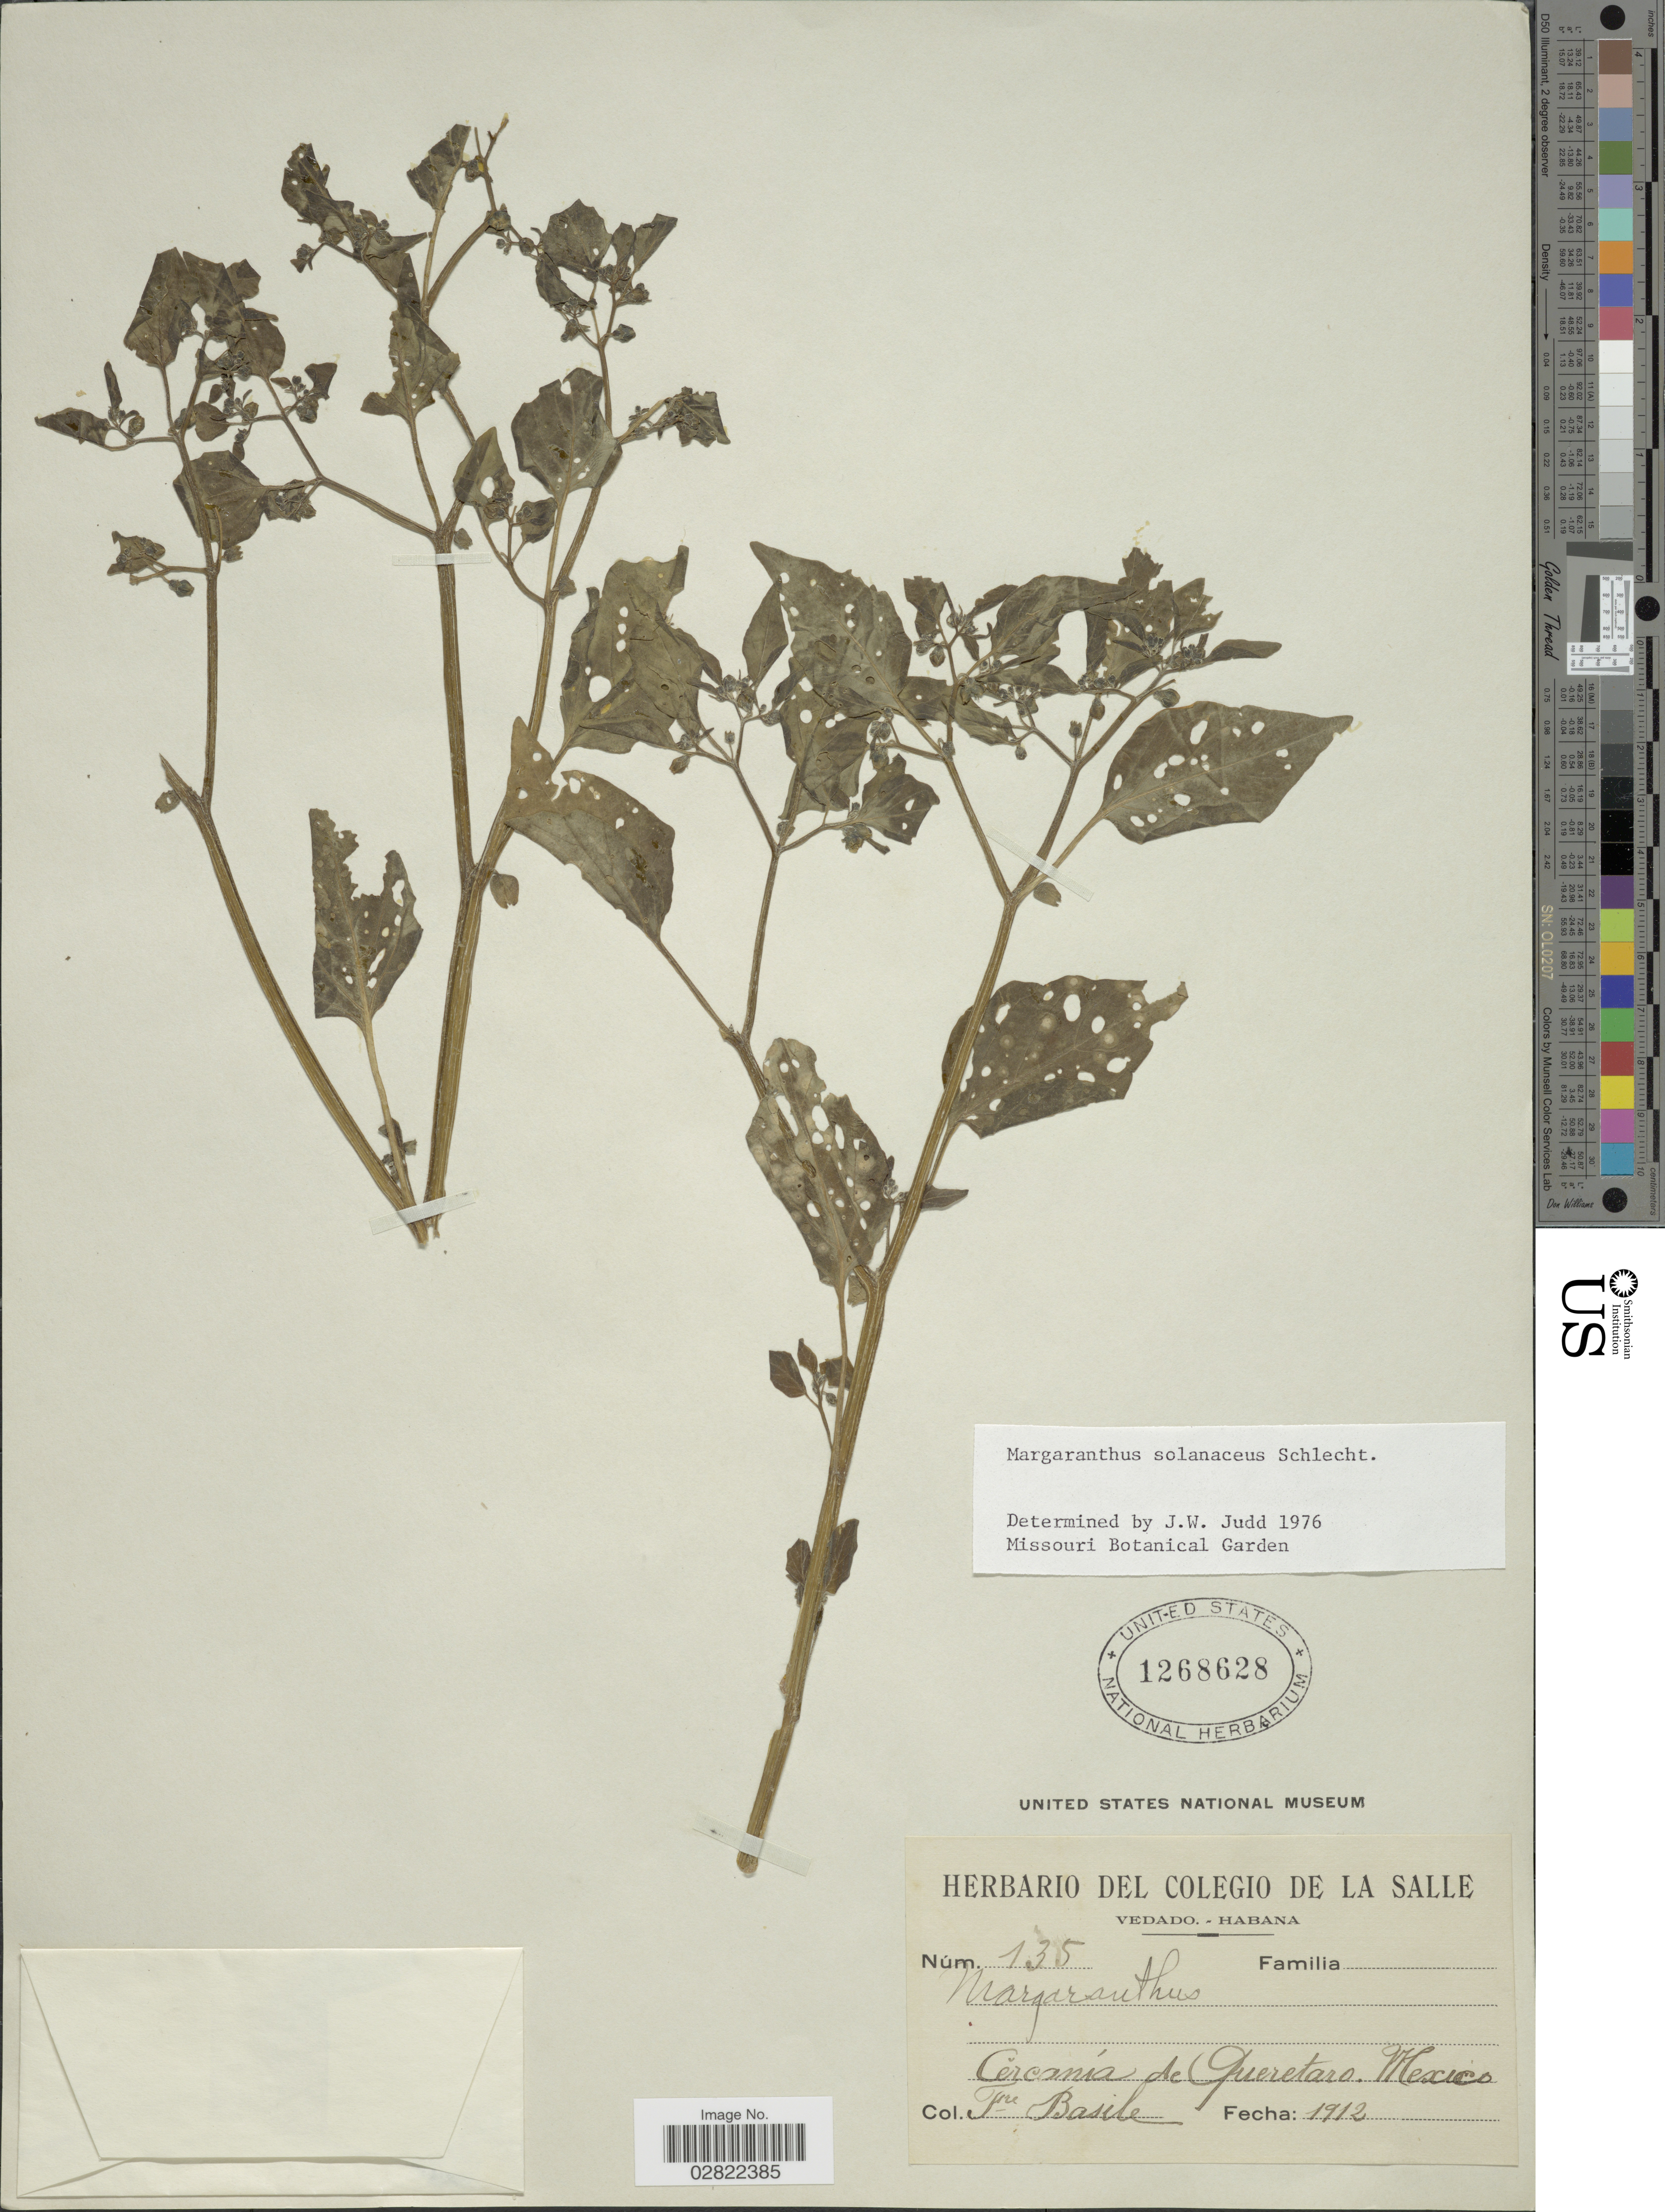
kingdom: Plantae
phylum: Tracheophyta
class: Magnoliopsida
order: Solanales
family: Solanaceae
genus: Margaranthus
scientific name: Margaranthus solanaceus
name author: Schltdl.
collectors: Bro. Basile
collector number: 135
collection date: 1912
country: Mexico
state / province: Querétaro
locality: Cercanía de Queretaro.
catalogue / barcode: US 1268628